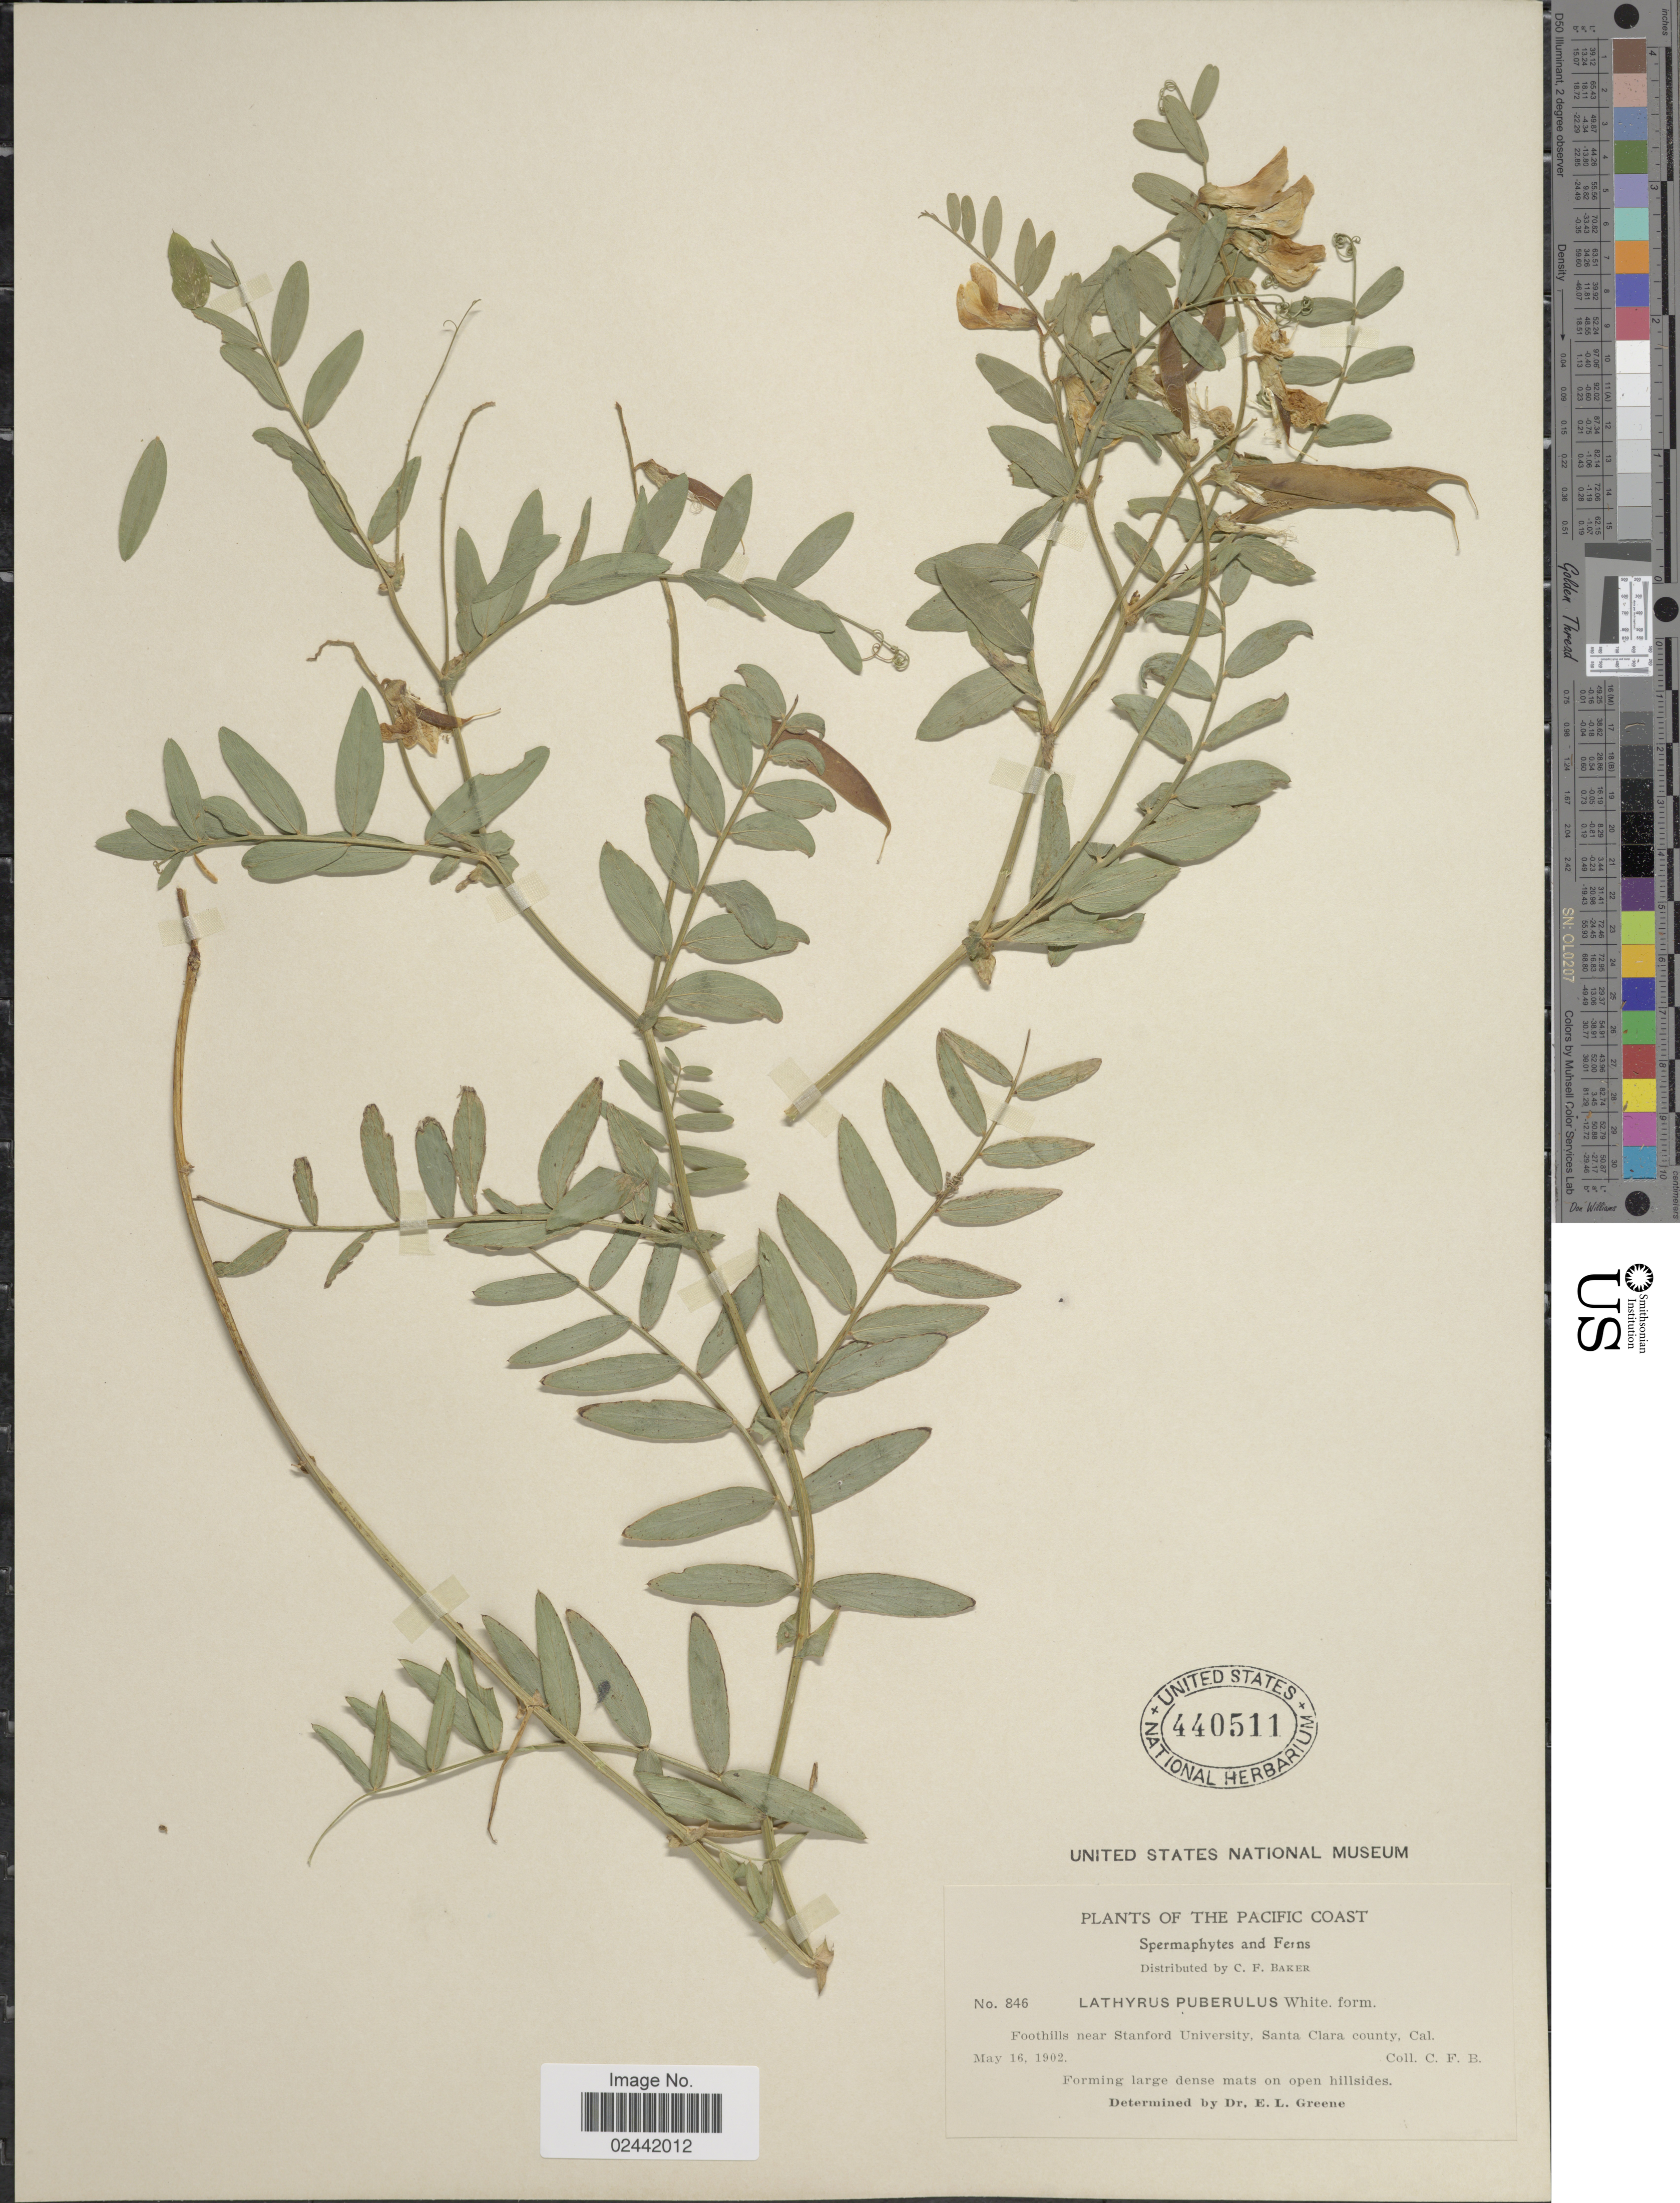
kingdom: Plantae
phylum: Tracheophyta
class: Magnoliopsida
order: Fabales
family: Fabaceae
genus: Lathyrus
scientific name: Lathyrus violaceus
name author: Greene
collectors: C. F. Baker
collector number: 846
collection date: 1902-05-16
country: United States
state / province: California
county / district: Santa Clara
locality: Pacific Coast. Foothills near Stanford University, Santa Clara county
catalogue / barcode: US 440511